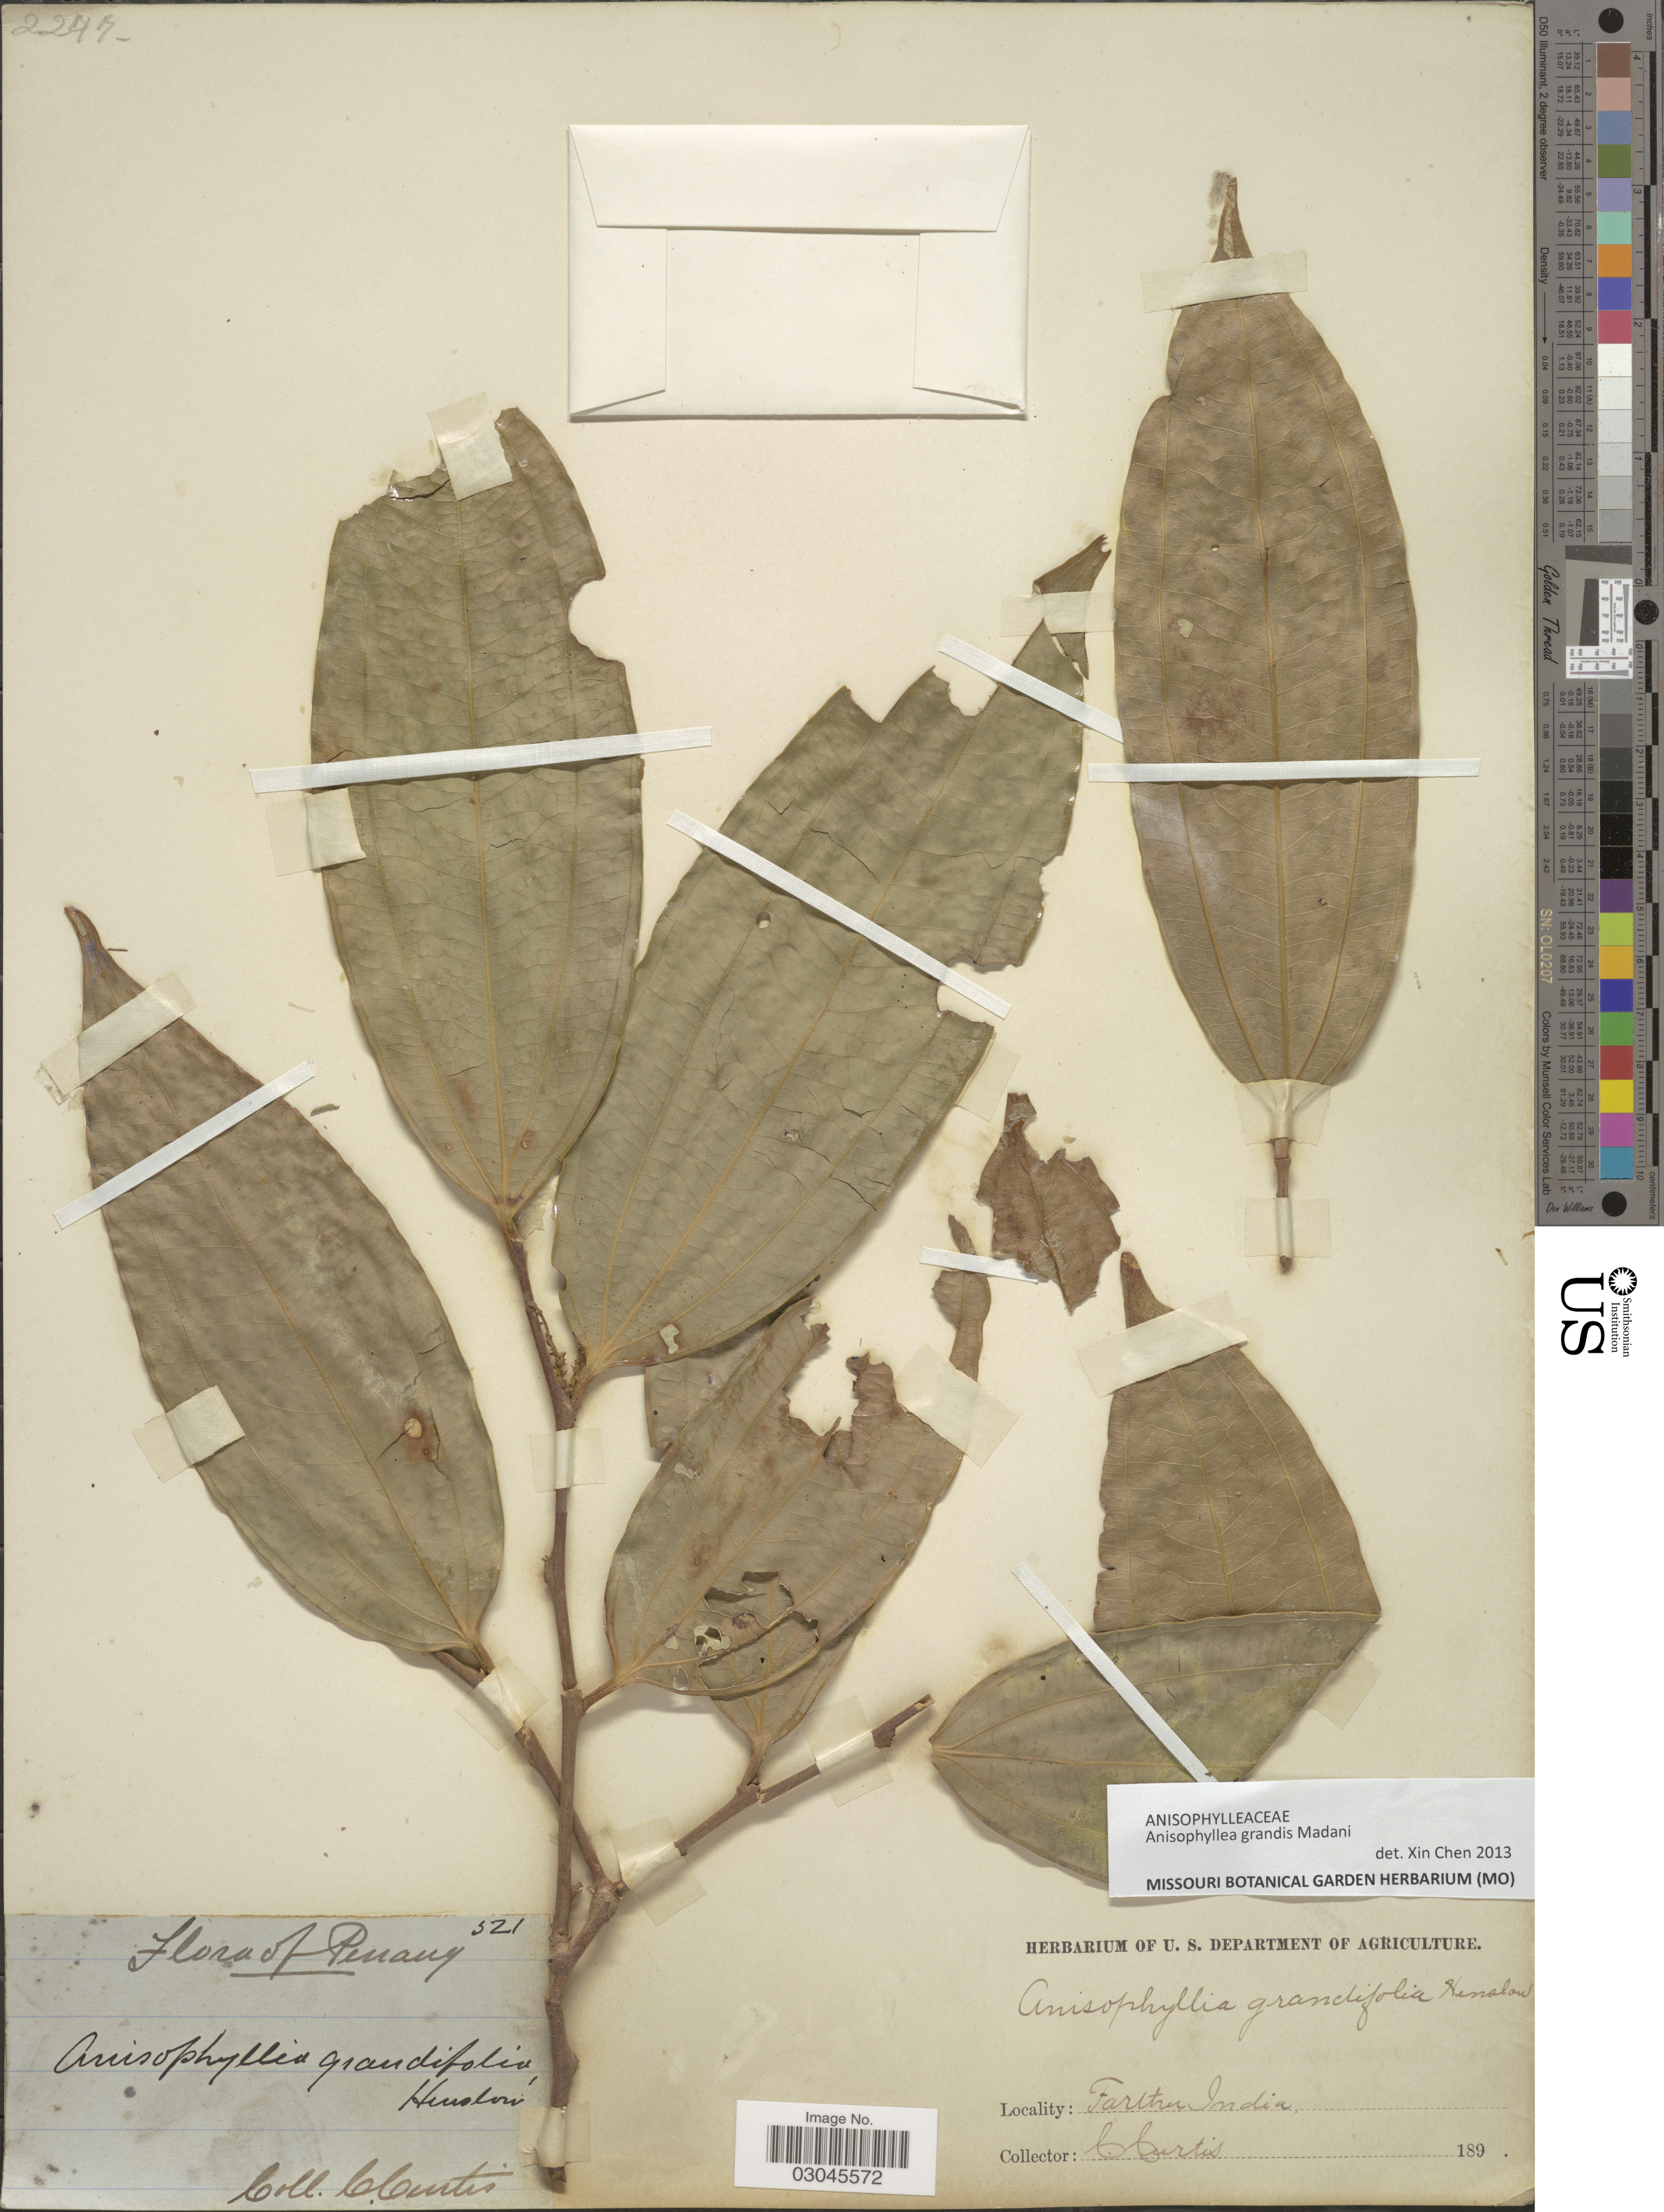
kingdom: Plantae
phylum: Tracheophyta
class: Magnoliopsida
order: Cucurbitales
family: Anisophylleaceae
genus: Anisophyllea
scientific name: Anisophyllea grandis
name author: Burkill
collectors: C. Curtis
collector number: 521*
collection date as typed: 189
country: Malaysia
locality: Penang, Farther India.